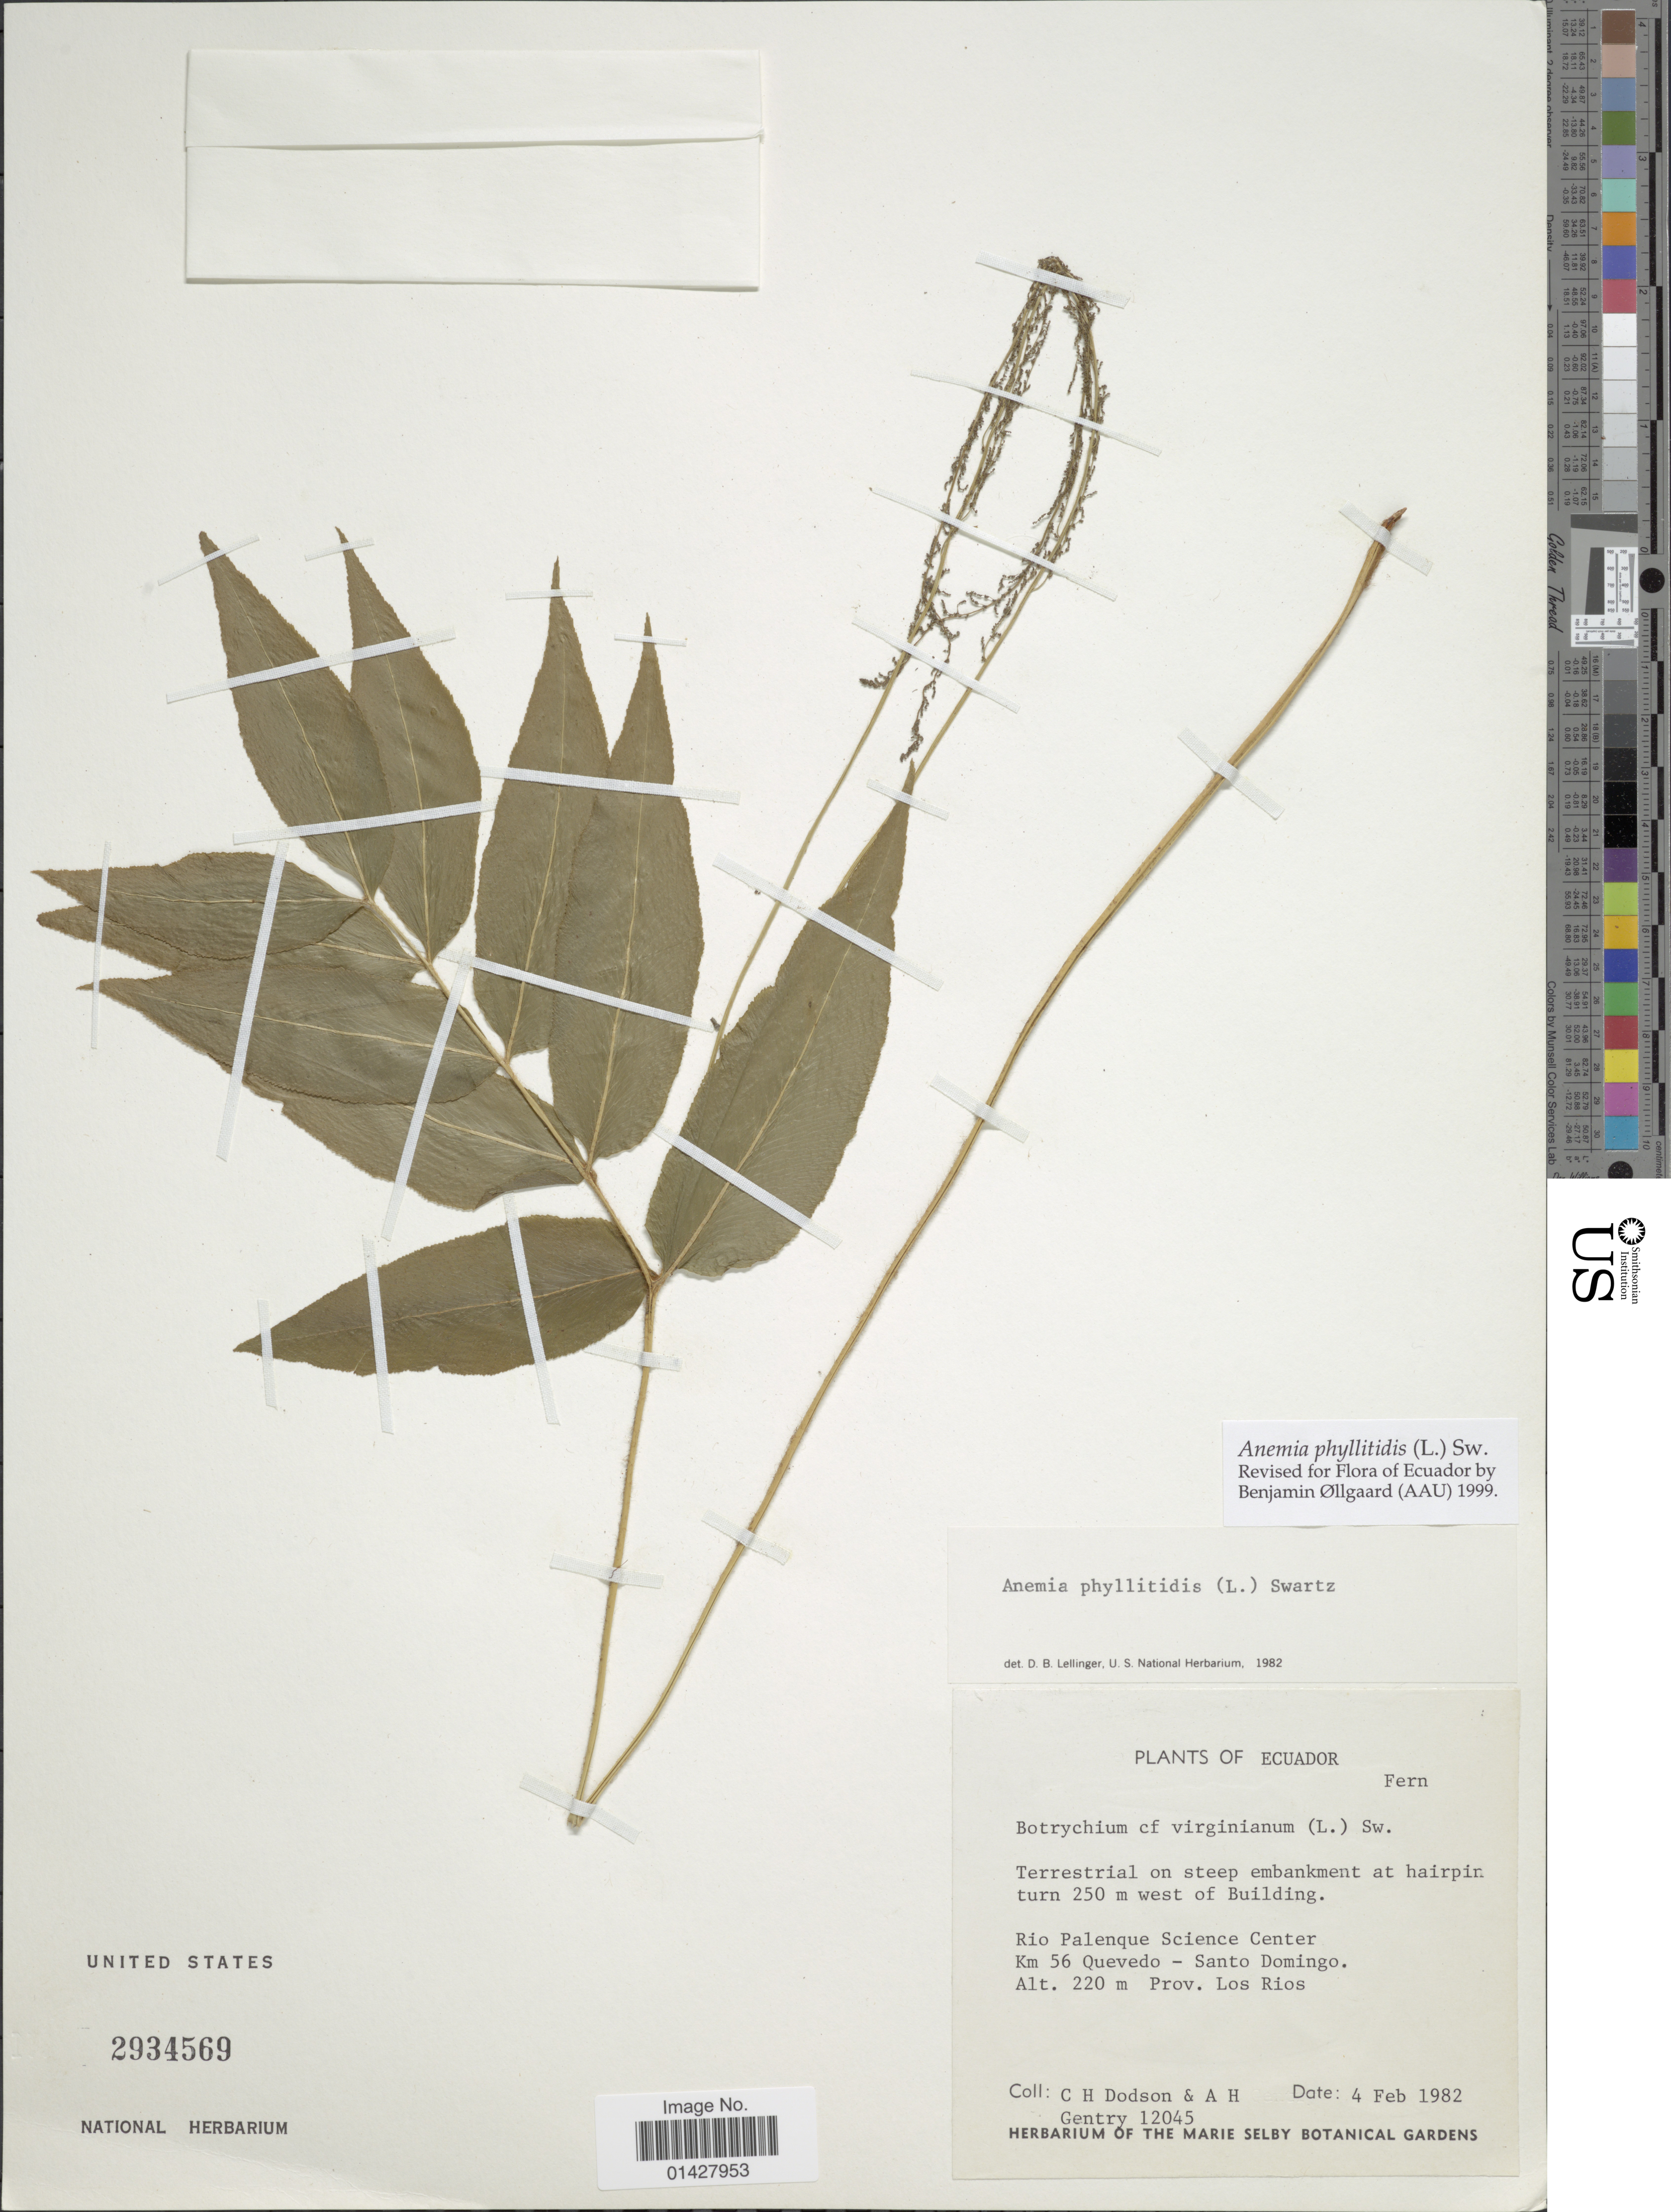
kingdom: Plantae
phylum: Tracheophyta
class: Polypodiopsida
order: Schizaeales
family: Anemiaceae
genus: Anemia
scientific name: Anemia phyllitidis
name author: (L.) Sw.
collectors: C. H. Dodson & A. H. Gentry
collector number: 12045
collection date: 1982-02-04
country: Ecuador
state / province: Los Ríos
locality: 250 m west of Building, Rio Palenque Science Center, Km 56 Quevedo-Santo Domingo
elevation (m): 220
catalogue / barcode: US 2934569